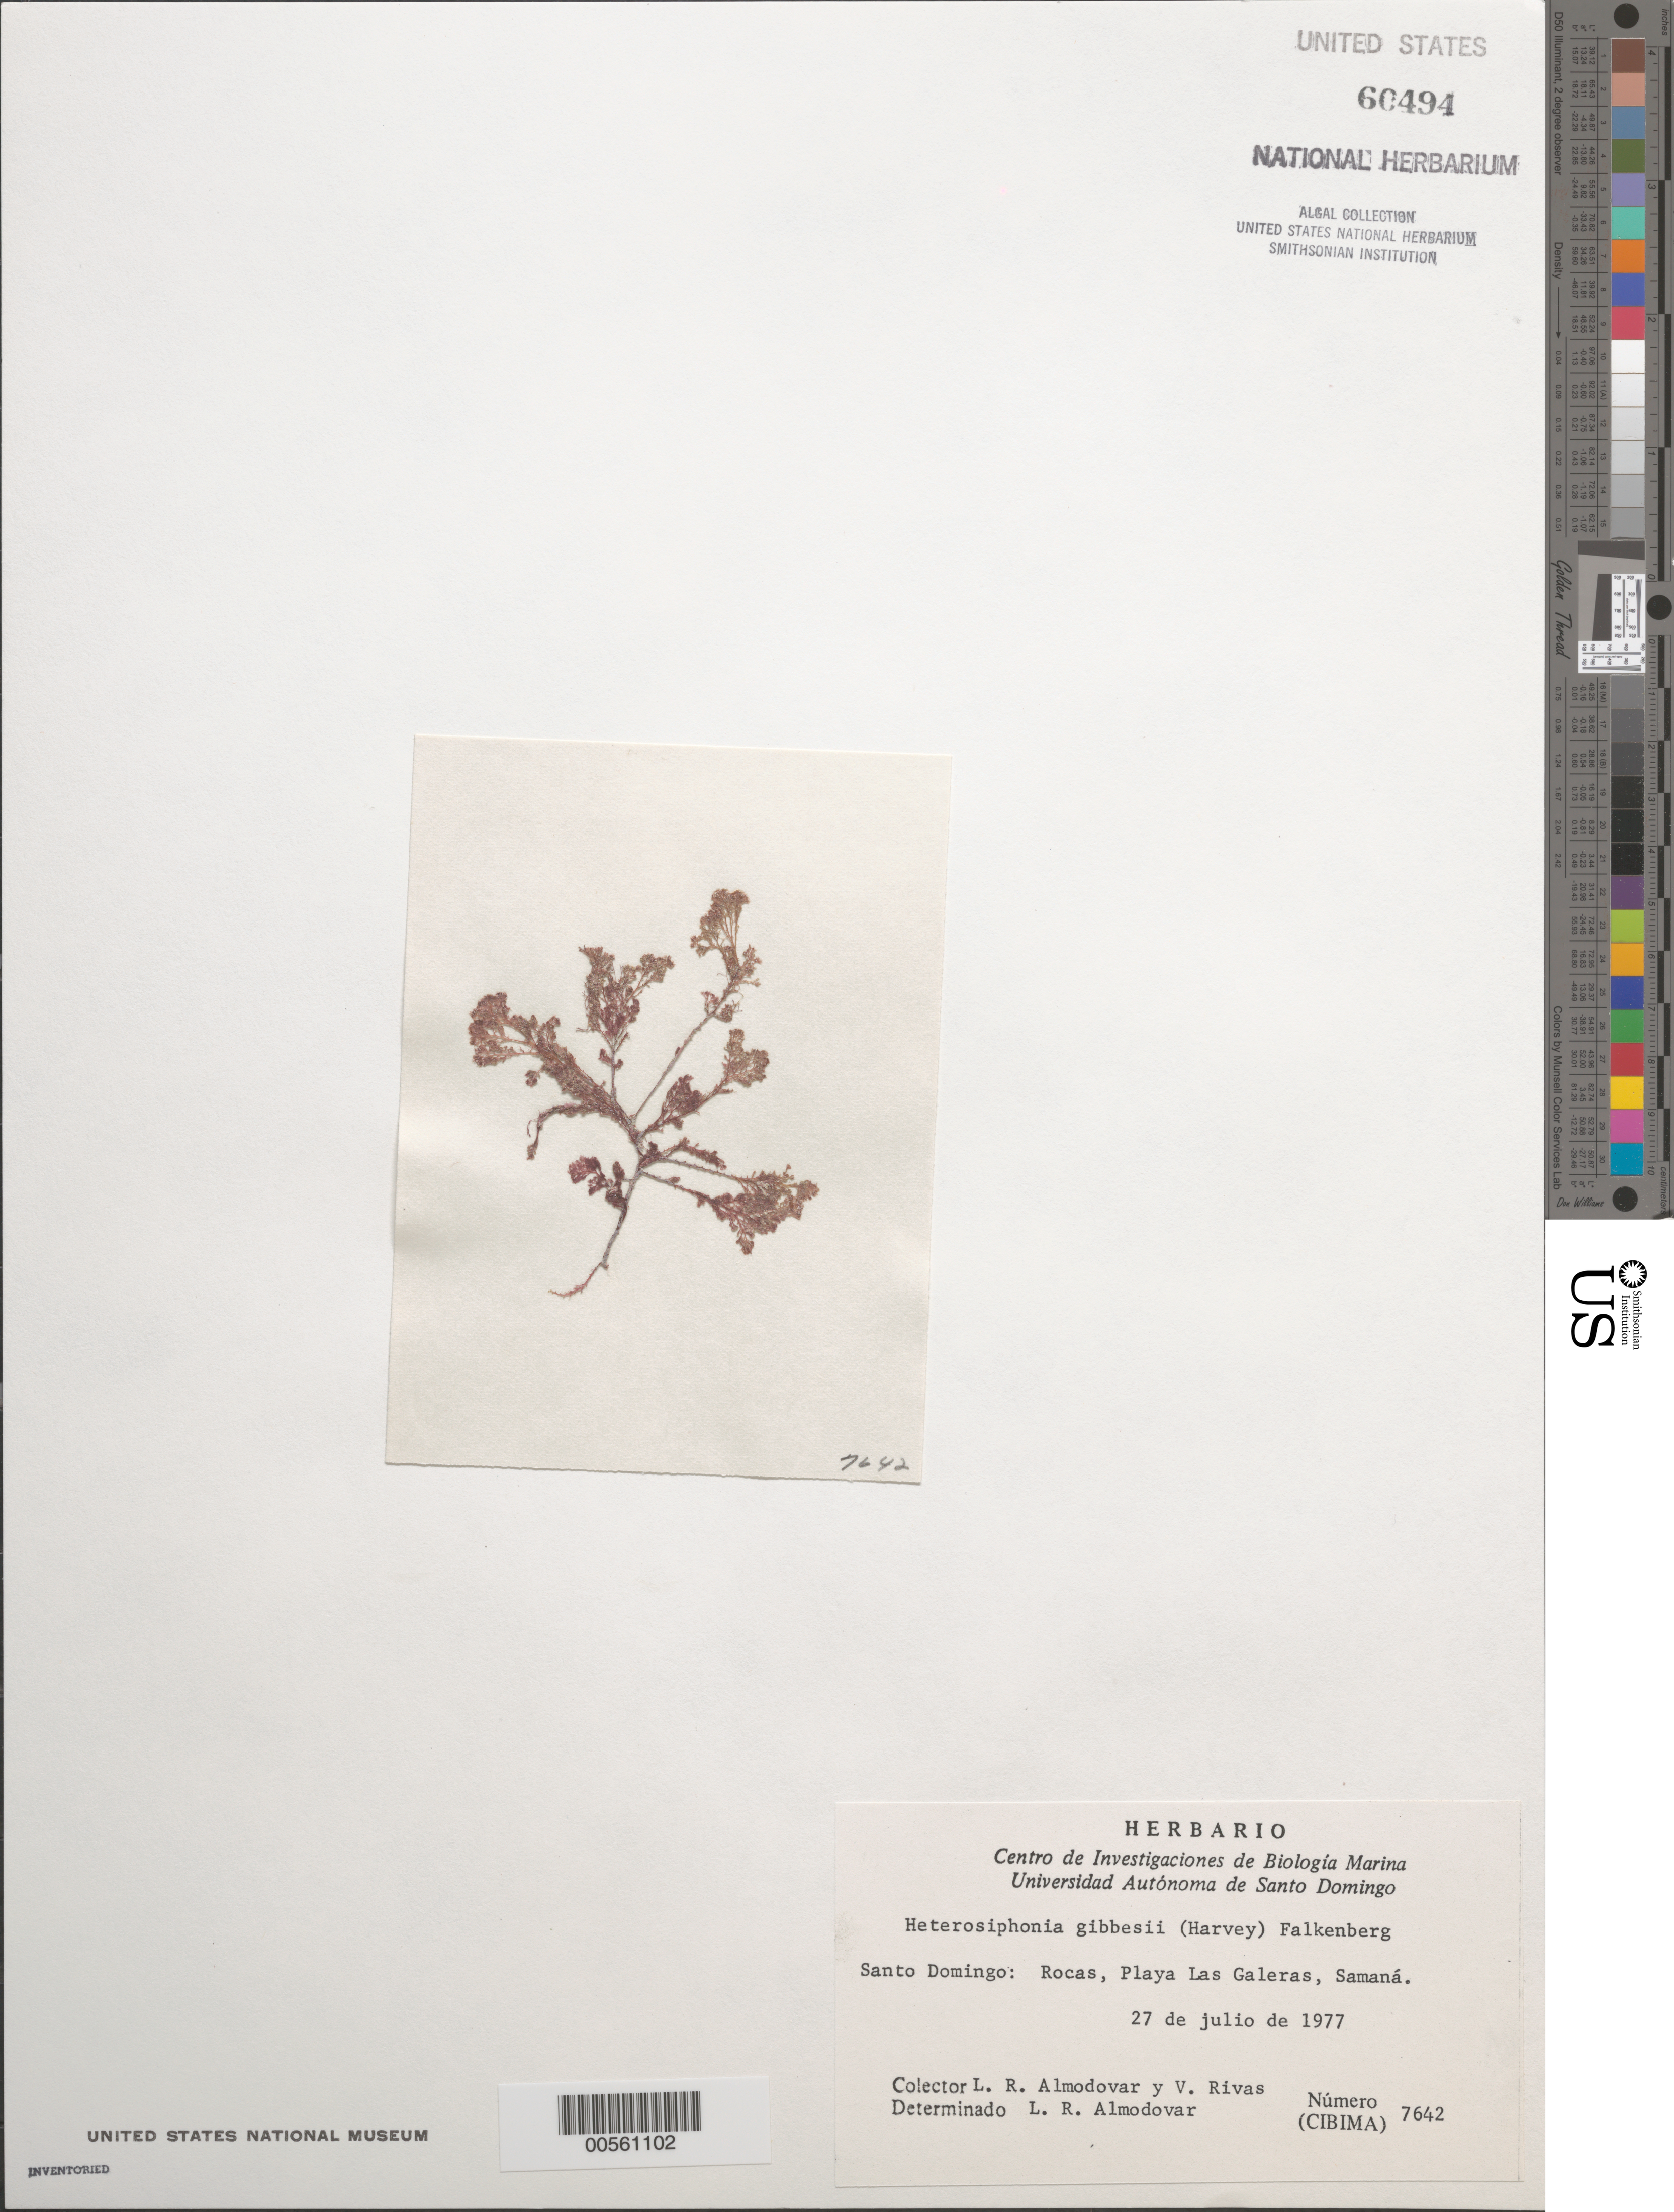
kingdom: Plantae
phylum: Rhodophyta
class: Florideophyceae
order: Ceramiales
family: Dasyaceae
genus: Heterosiphonia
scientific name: Heterosiphonia gibbesii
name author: (Harv.)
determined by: Almodovar, L. R.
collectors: L. Almodovar & V. Rivas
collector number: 7642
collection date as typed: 27 Jul 1977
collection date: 1977-07-27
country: Dominican Republic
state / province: Samaná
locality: Playa Las Galeras, Samana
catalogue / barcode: US 60494